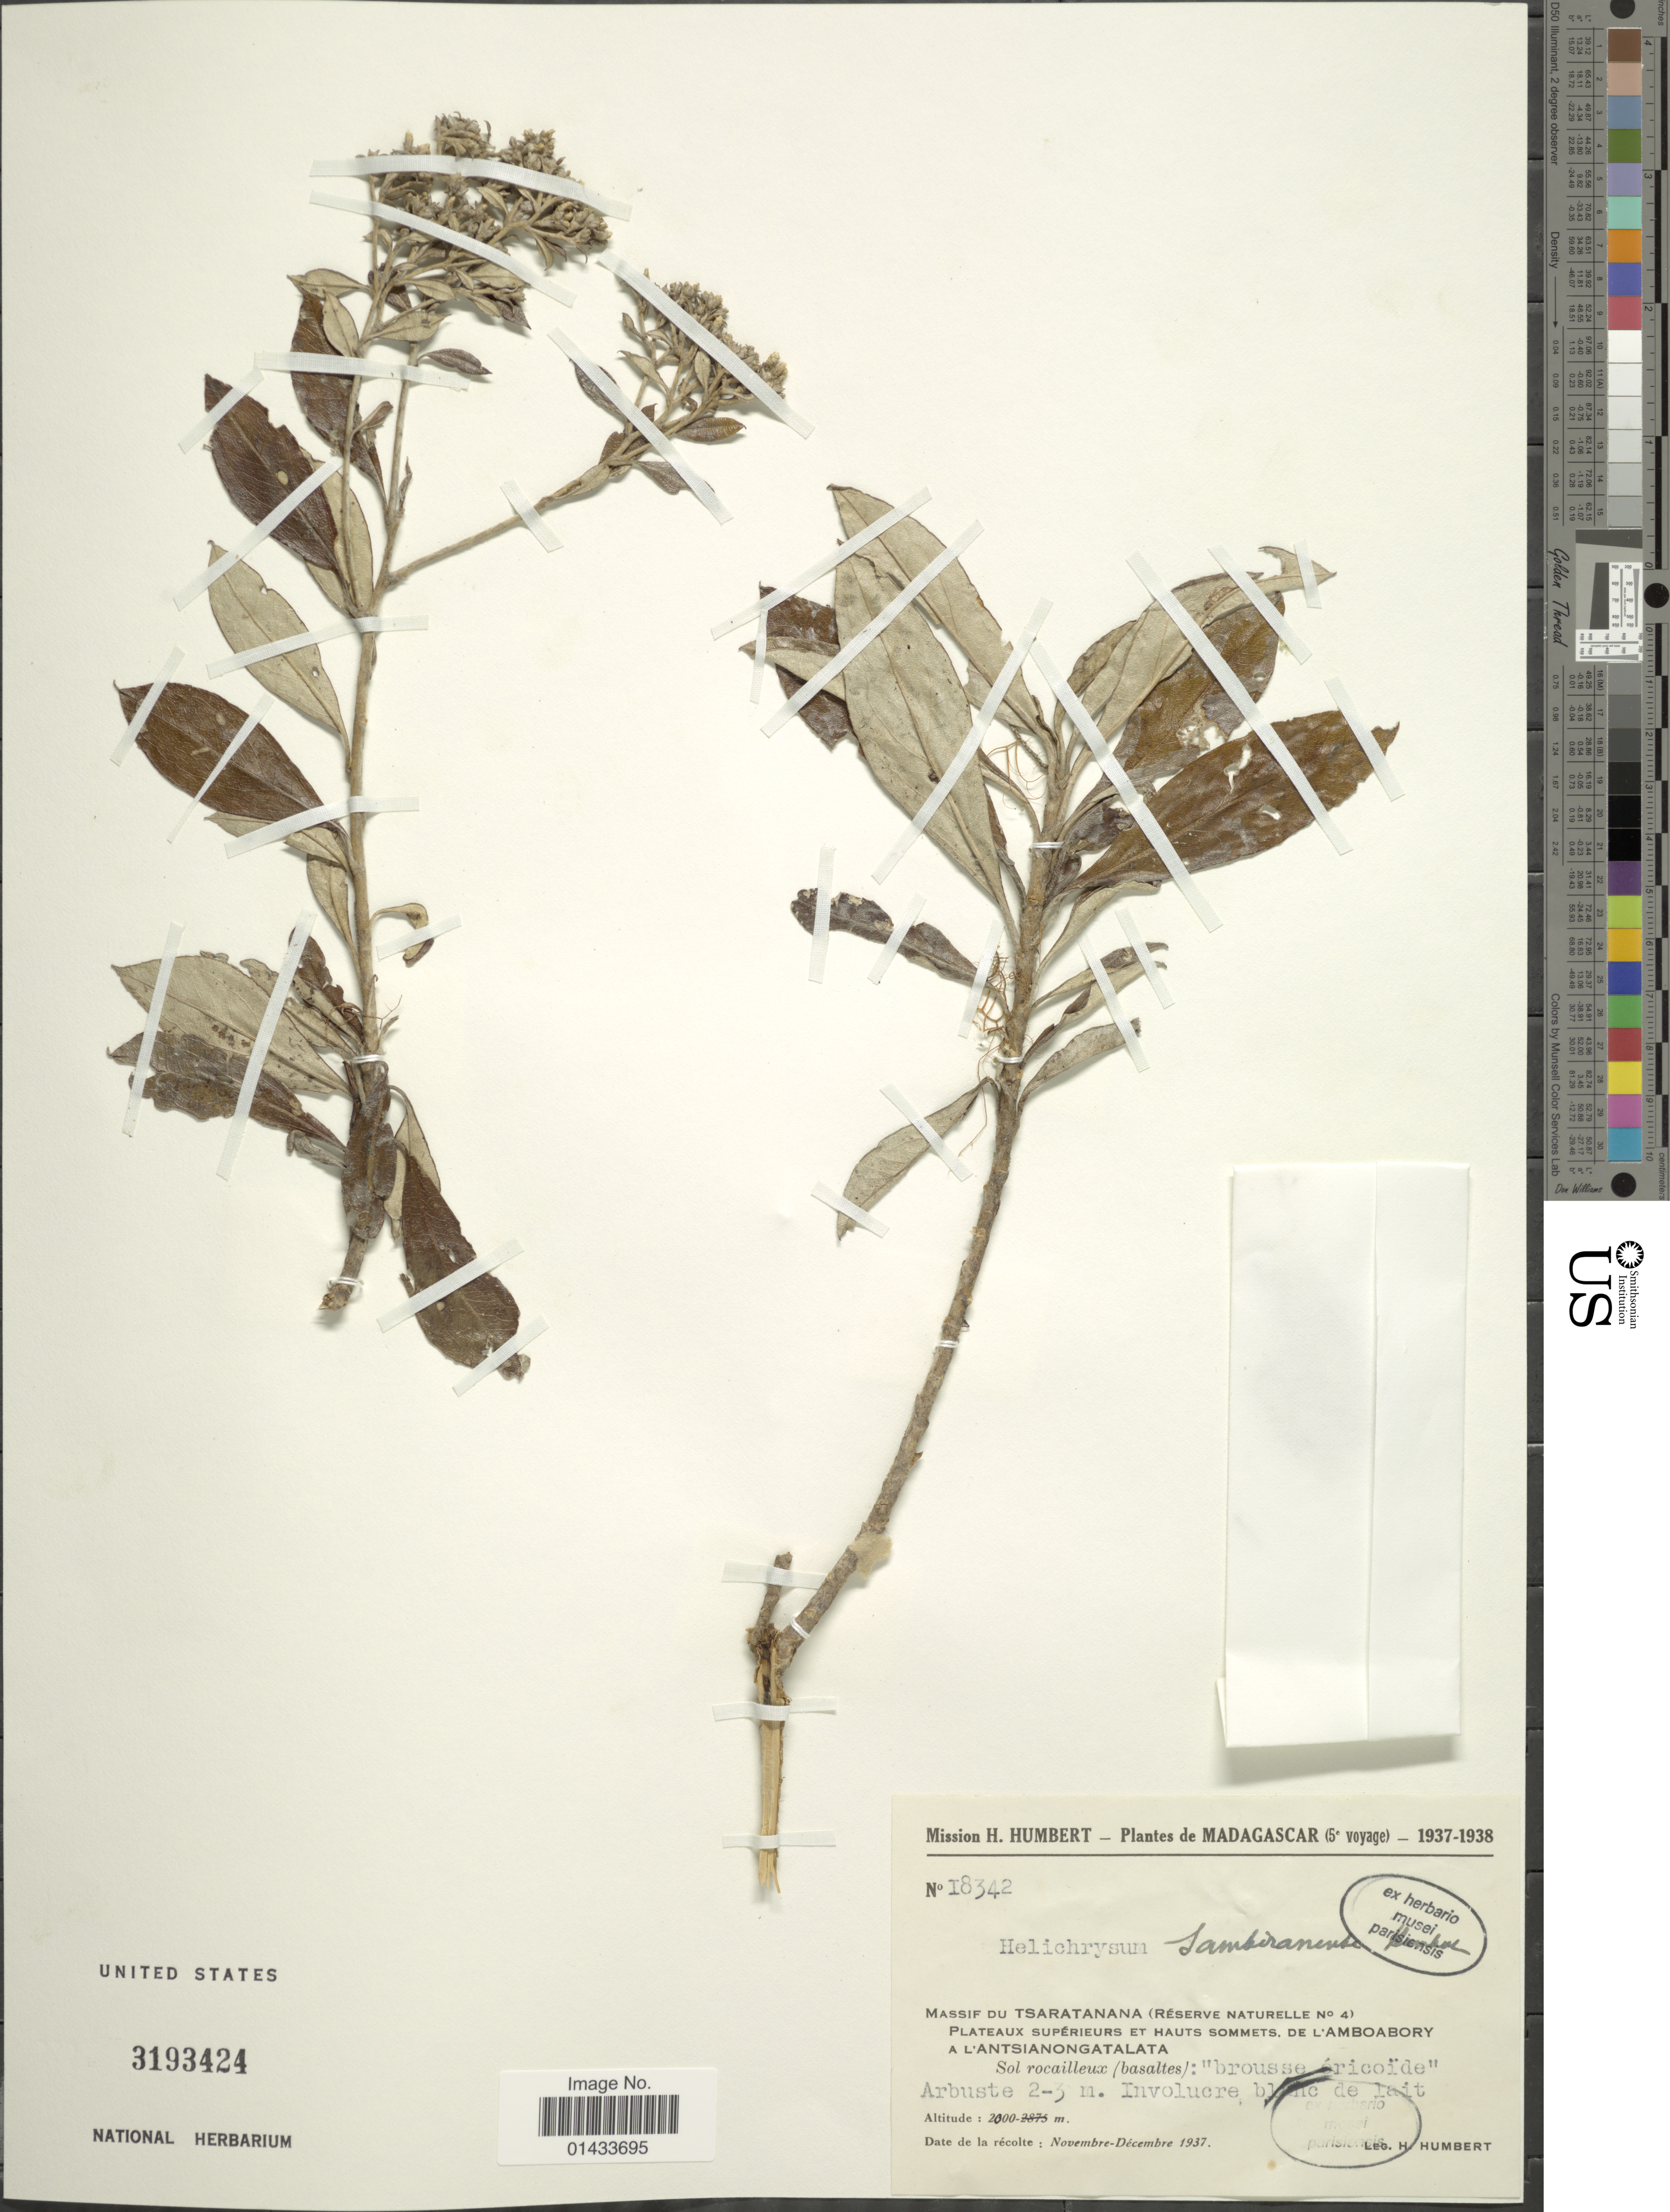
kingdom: Plantae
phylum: Tracheophyta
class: Magnoliopsida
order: Asterales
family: Asteraceae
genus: Helichrysum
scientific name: Helichrysum sambiranense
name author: Humbert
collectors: H. Humbert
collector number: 18342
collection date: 1937-11/1937-12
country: Madagascar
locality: Massif du Tsaratanana (Reserve Naturelle no.4), Plateaux Superieurs et Hauts Sommets, de L' Amboabory a l' Antsianongatalata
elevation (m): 2000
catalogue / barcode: US 3193424